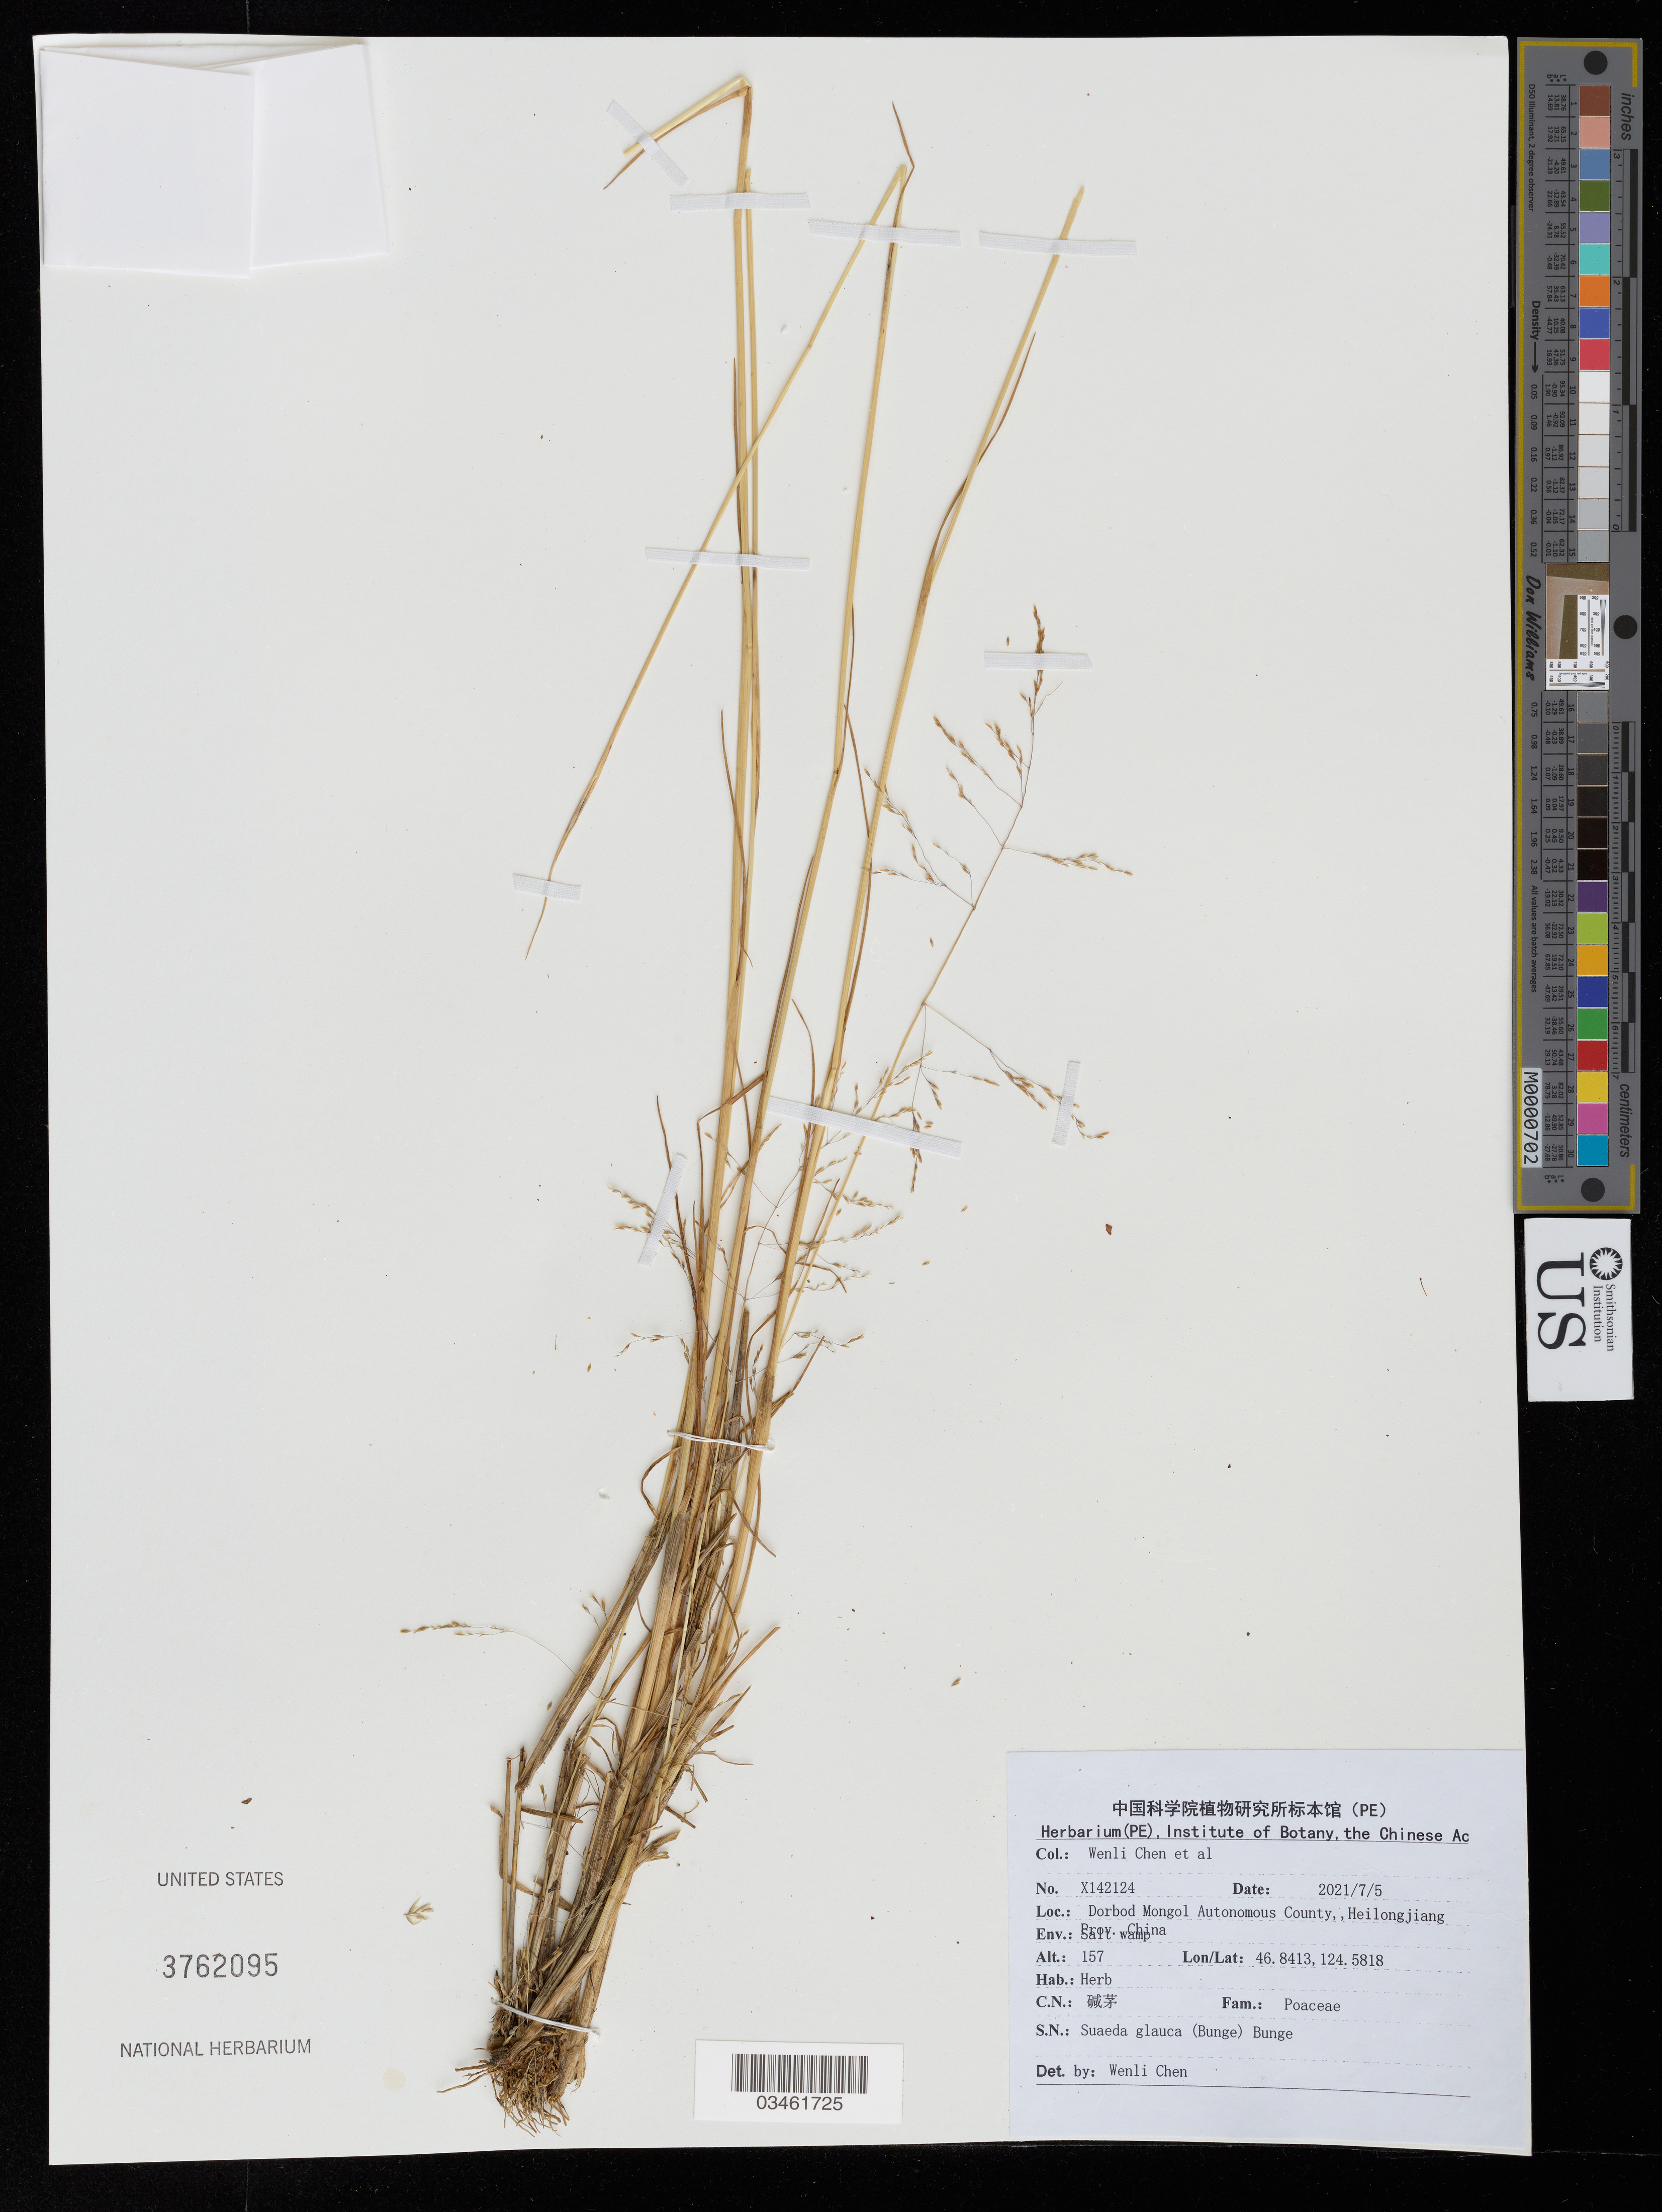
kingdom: Plantae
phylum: Tracheophyta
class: Magnoliopsida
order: Caryophyllales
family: Amaranthaceae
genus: Suaeda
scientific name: Suaeda glauca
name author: (Bunge) Bunge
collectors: W. Chen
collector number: X142124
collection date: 2021-07-05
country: China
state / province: Heilongjiang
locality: Dorbod Mongol Autonomous County.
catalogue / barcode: US 3762095